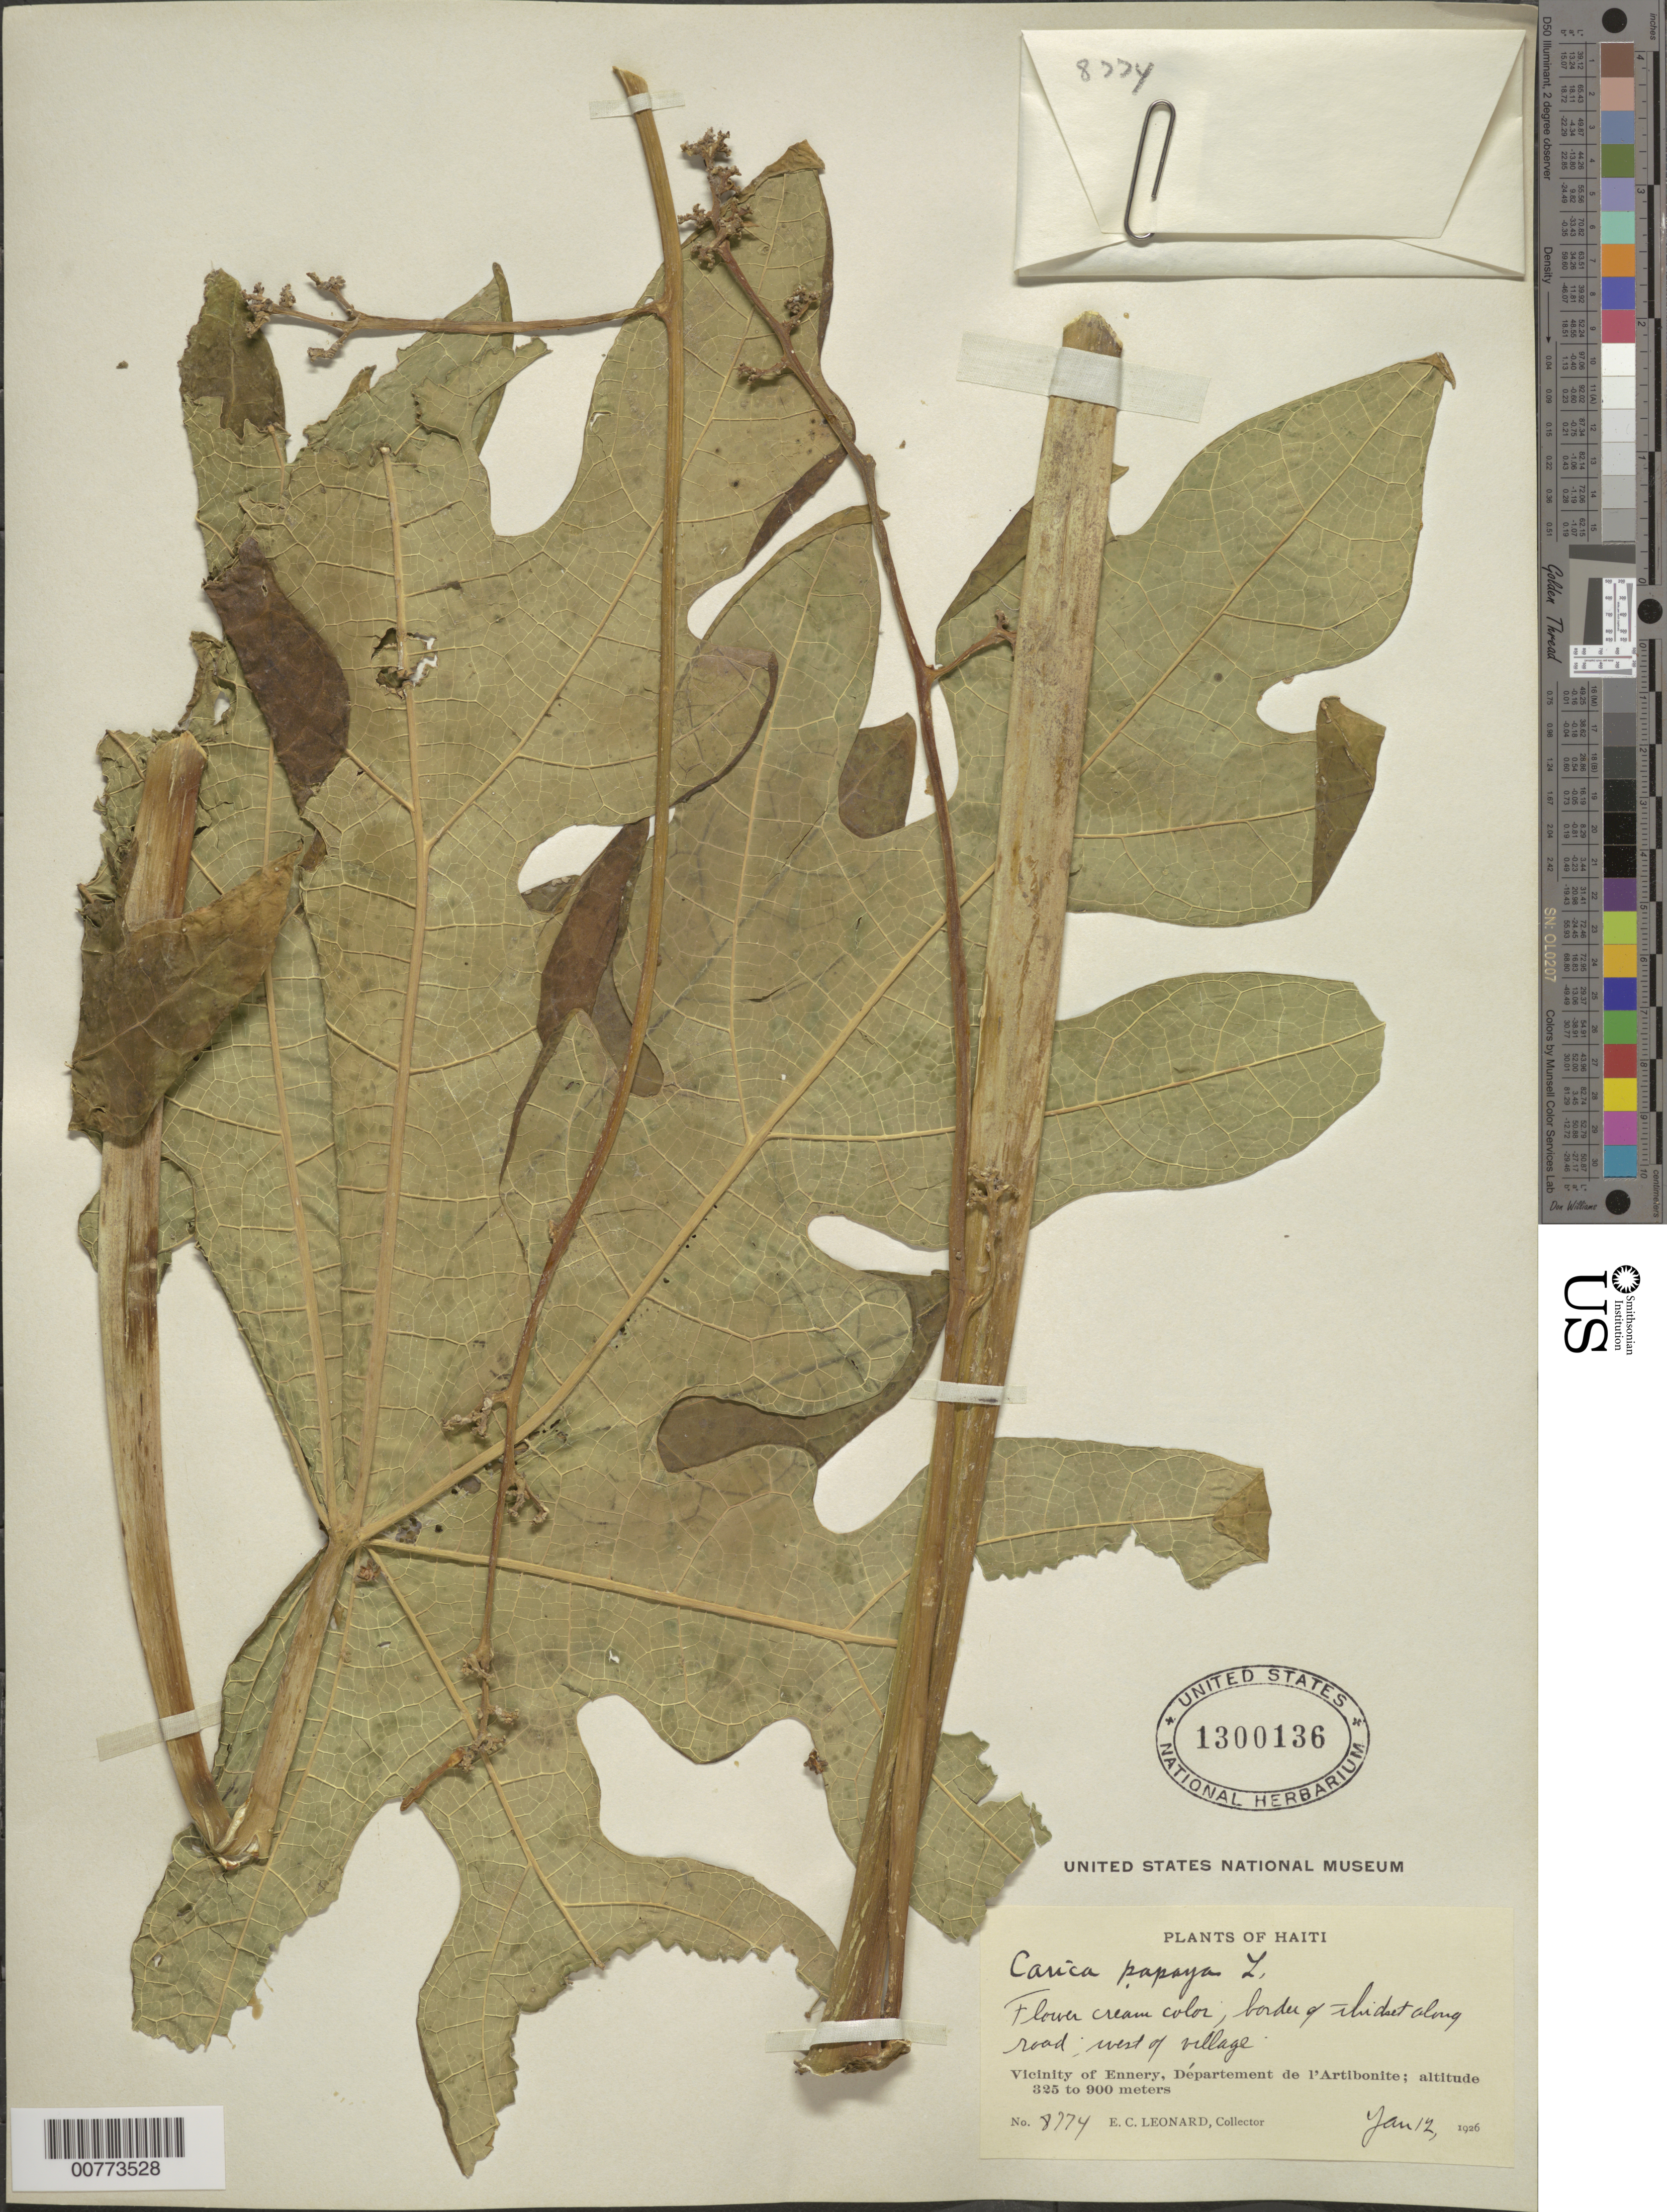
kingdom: Plantae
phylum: Tracheophyta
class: Magnoliopsida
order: Brassicales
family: Caricaceae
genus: Carica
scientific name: Carica papaya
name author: L.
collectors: E. C. Leonard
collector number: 8774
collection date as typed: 12 Jan 1926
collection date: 1926-01-12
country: Haiti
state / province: Artibonite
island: Hispaniola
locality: Vicinity of Ennery, west of village.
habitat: Border of thicket along road.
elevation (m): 325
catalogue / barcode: US 1300136